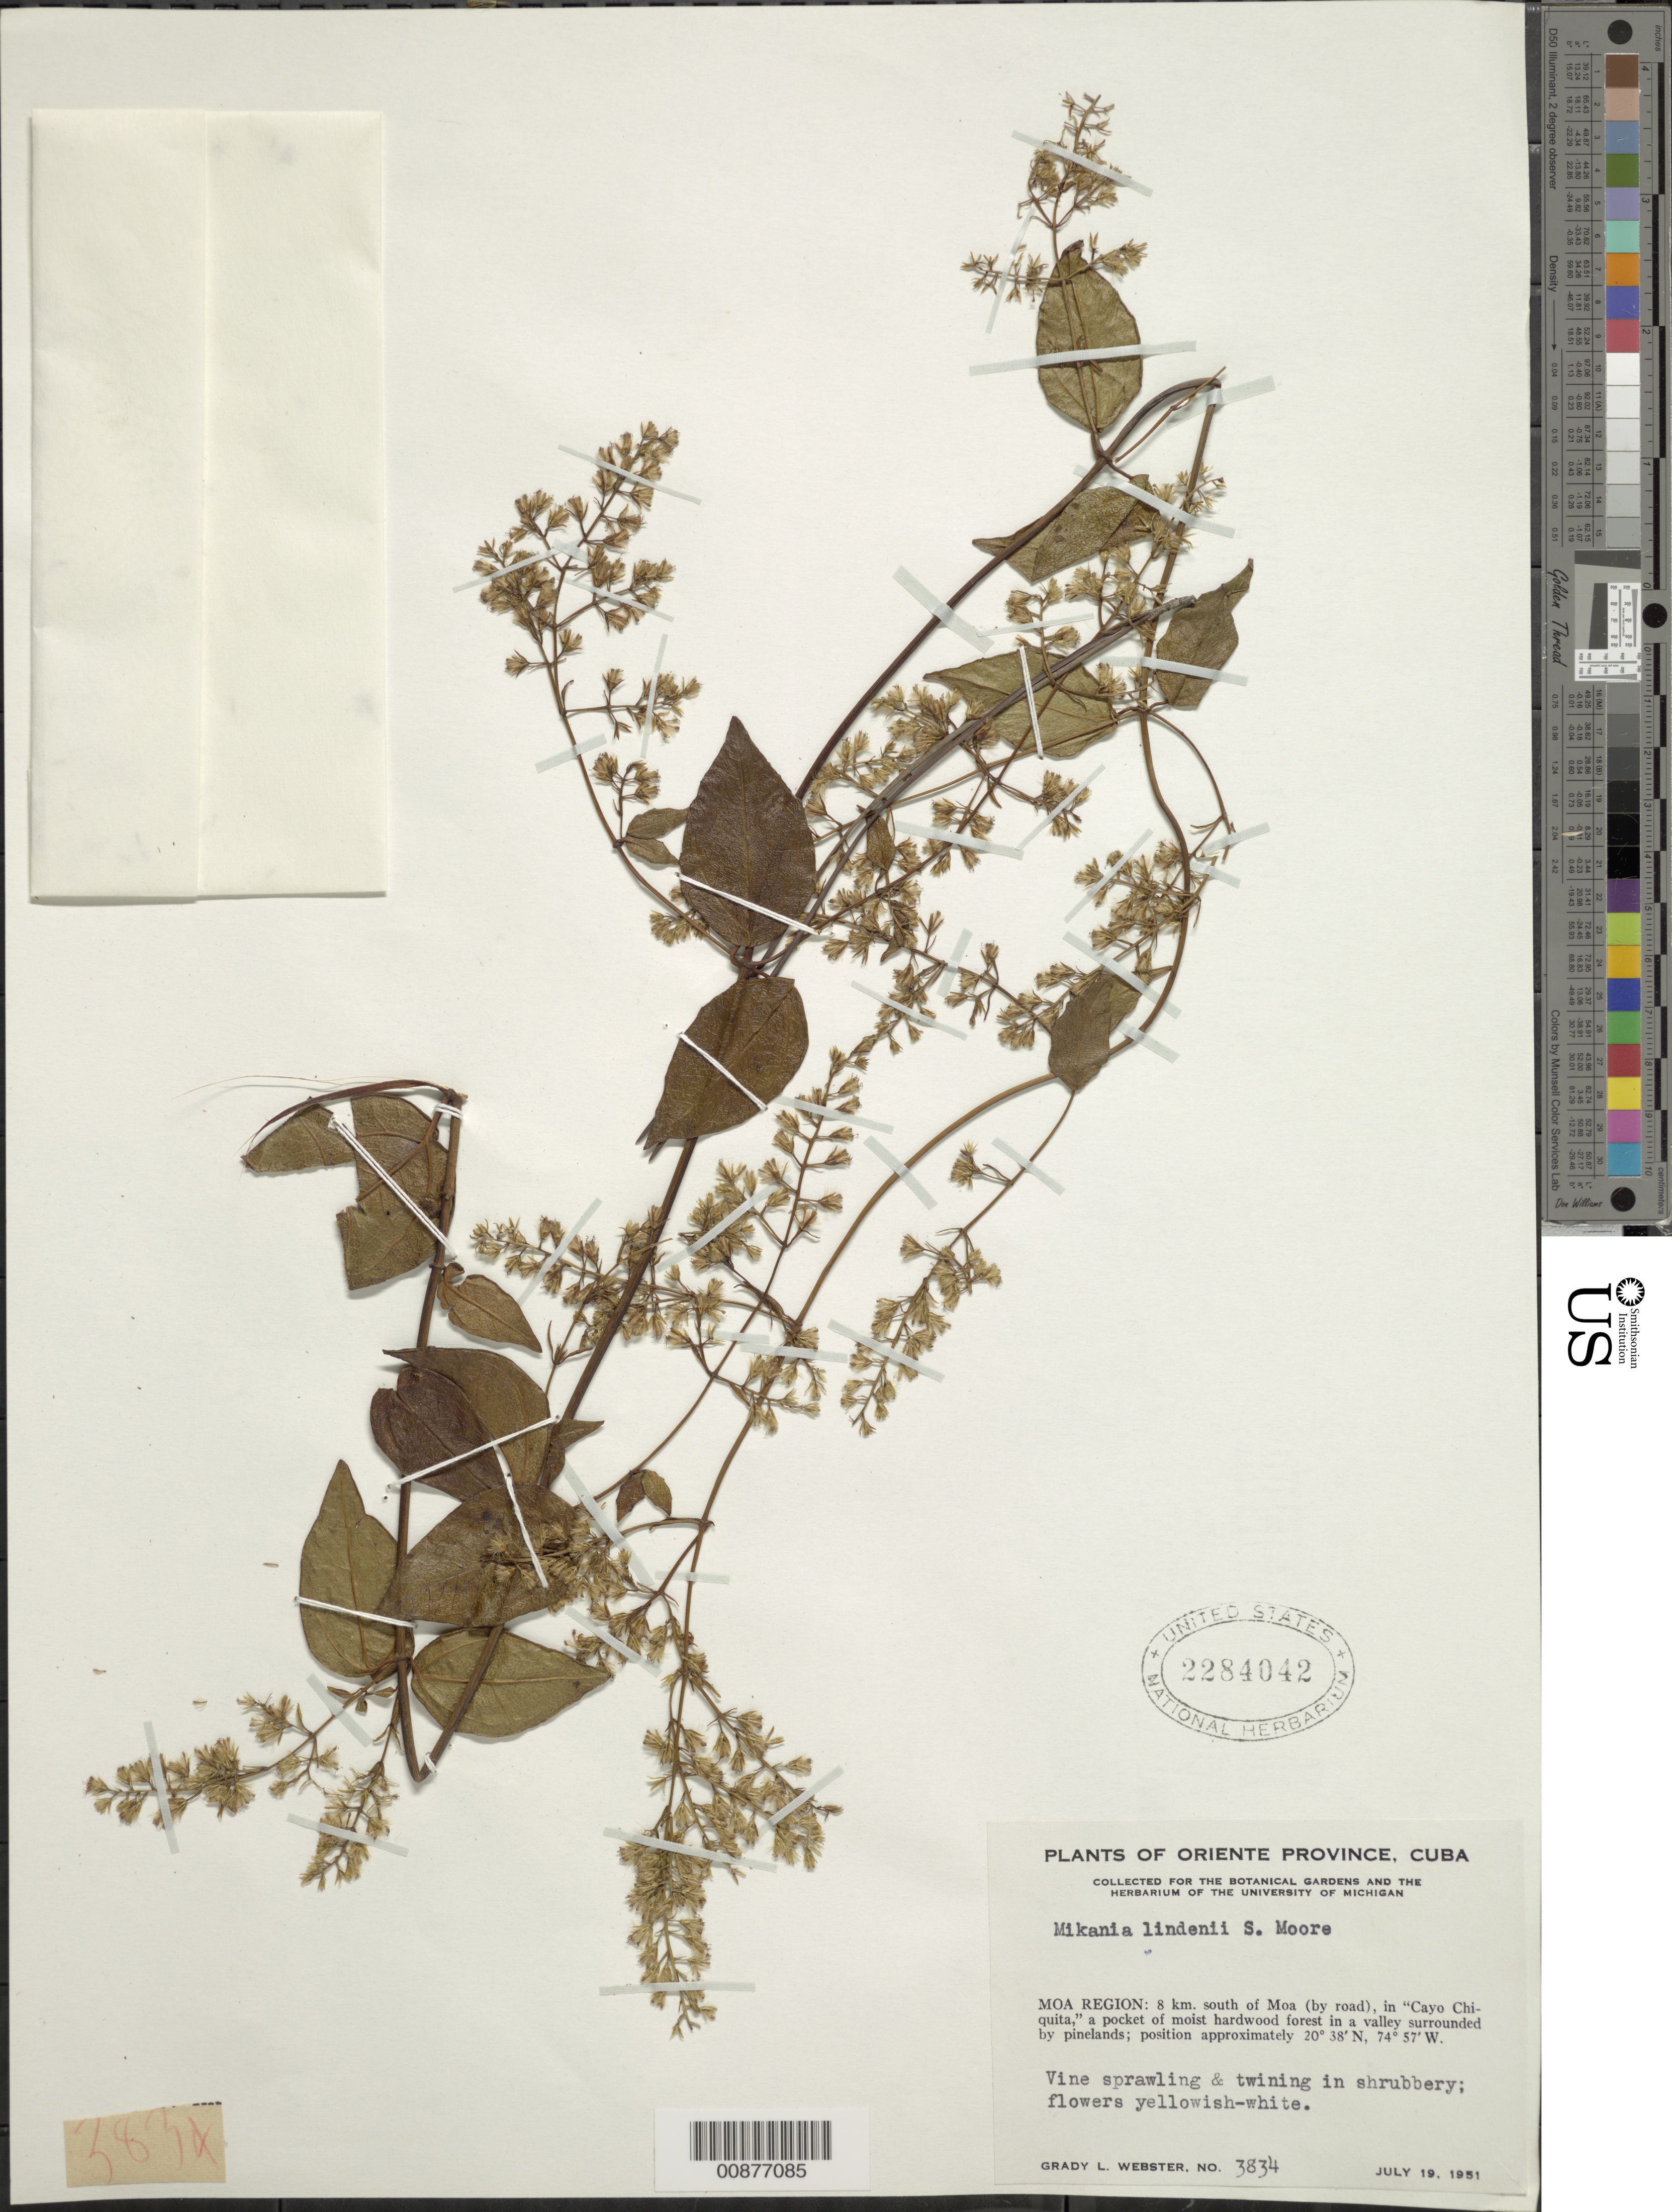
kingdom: Plantae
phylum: Tracheophyta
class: Magnoliopsida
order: Asterales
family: Asteraceae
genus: Mikania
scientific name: Mikania lindenii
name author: S. Moore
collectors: G. L. Webster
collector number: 3834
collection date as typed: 19 Jul 1951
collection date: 1951-07-19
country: Cuba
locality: Moa Region: 8 km south of Moa (by road), in "Cayo Chiquita"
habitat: Climbing over shrubbery in pocket of moist hardwood forest in a valley surrounded by pinelands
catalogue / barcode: US 2284042